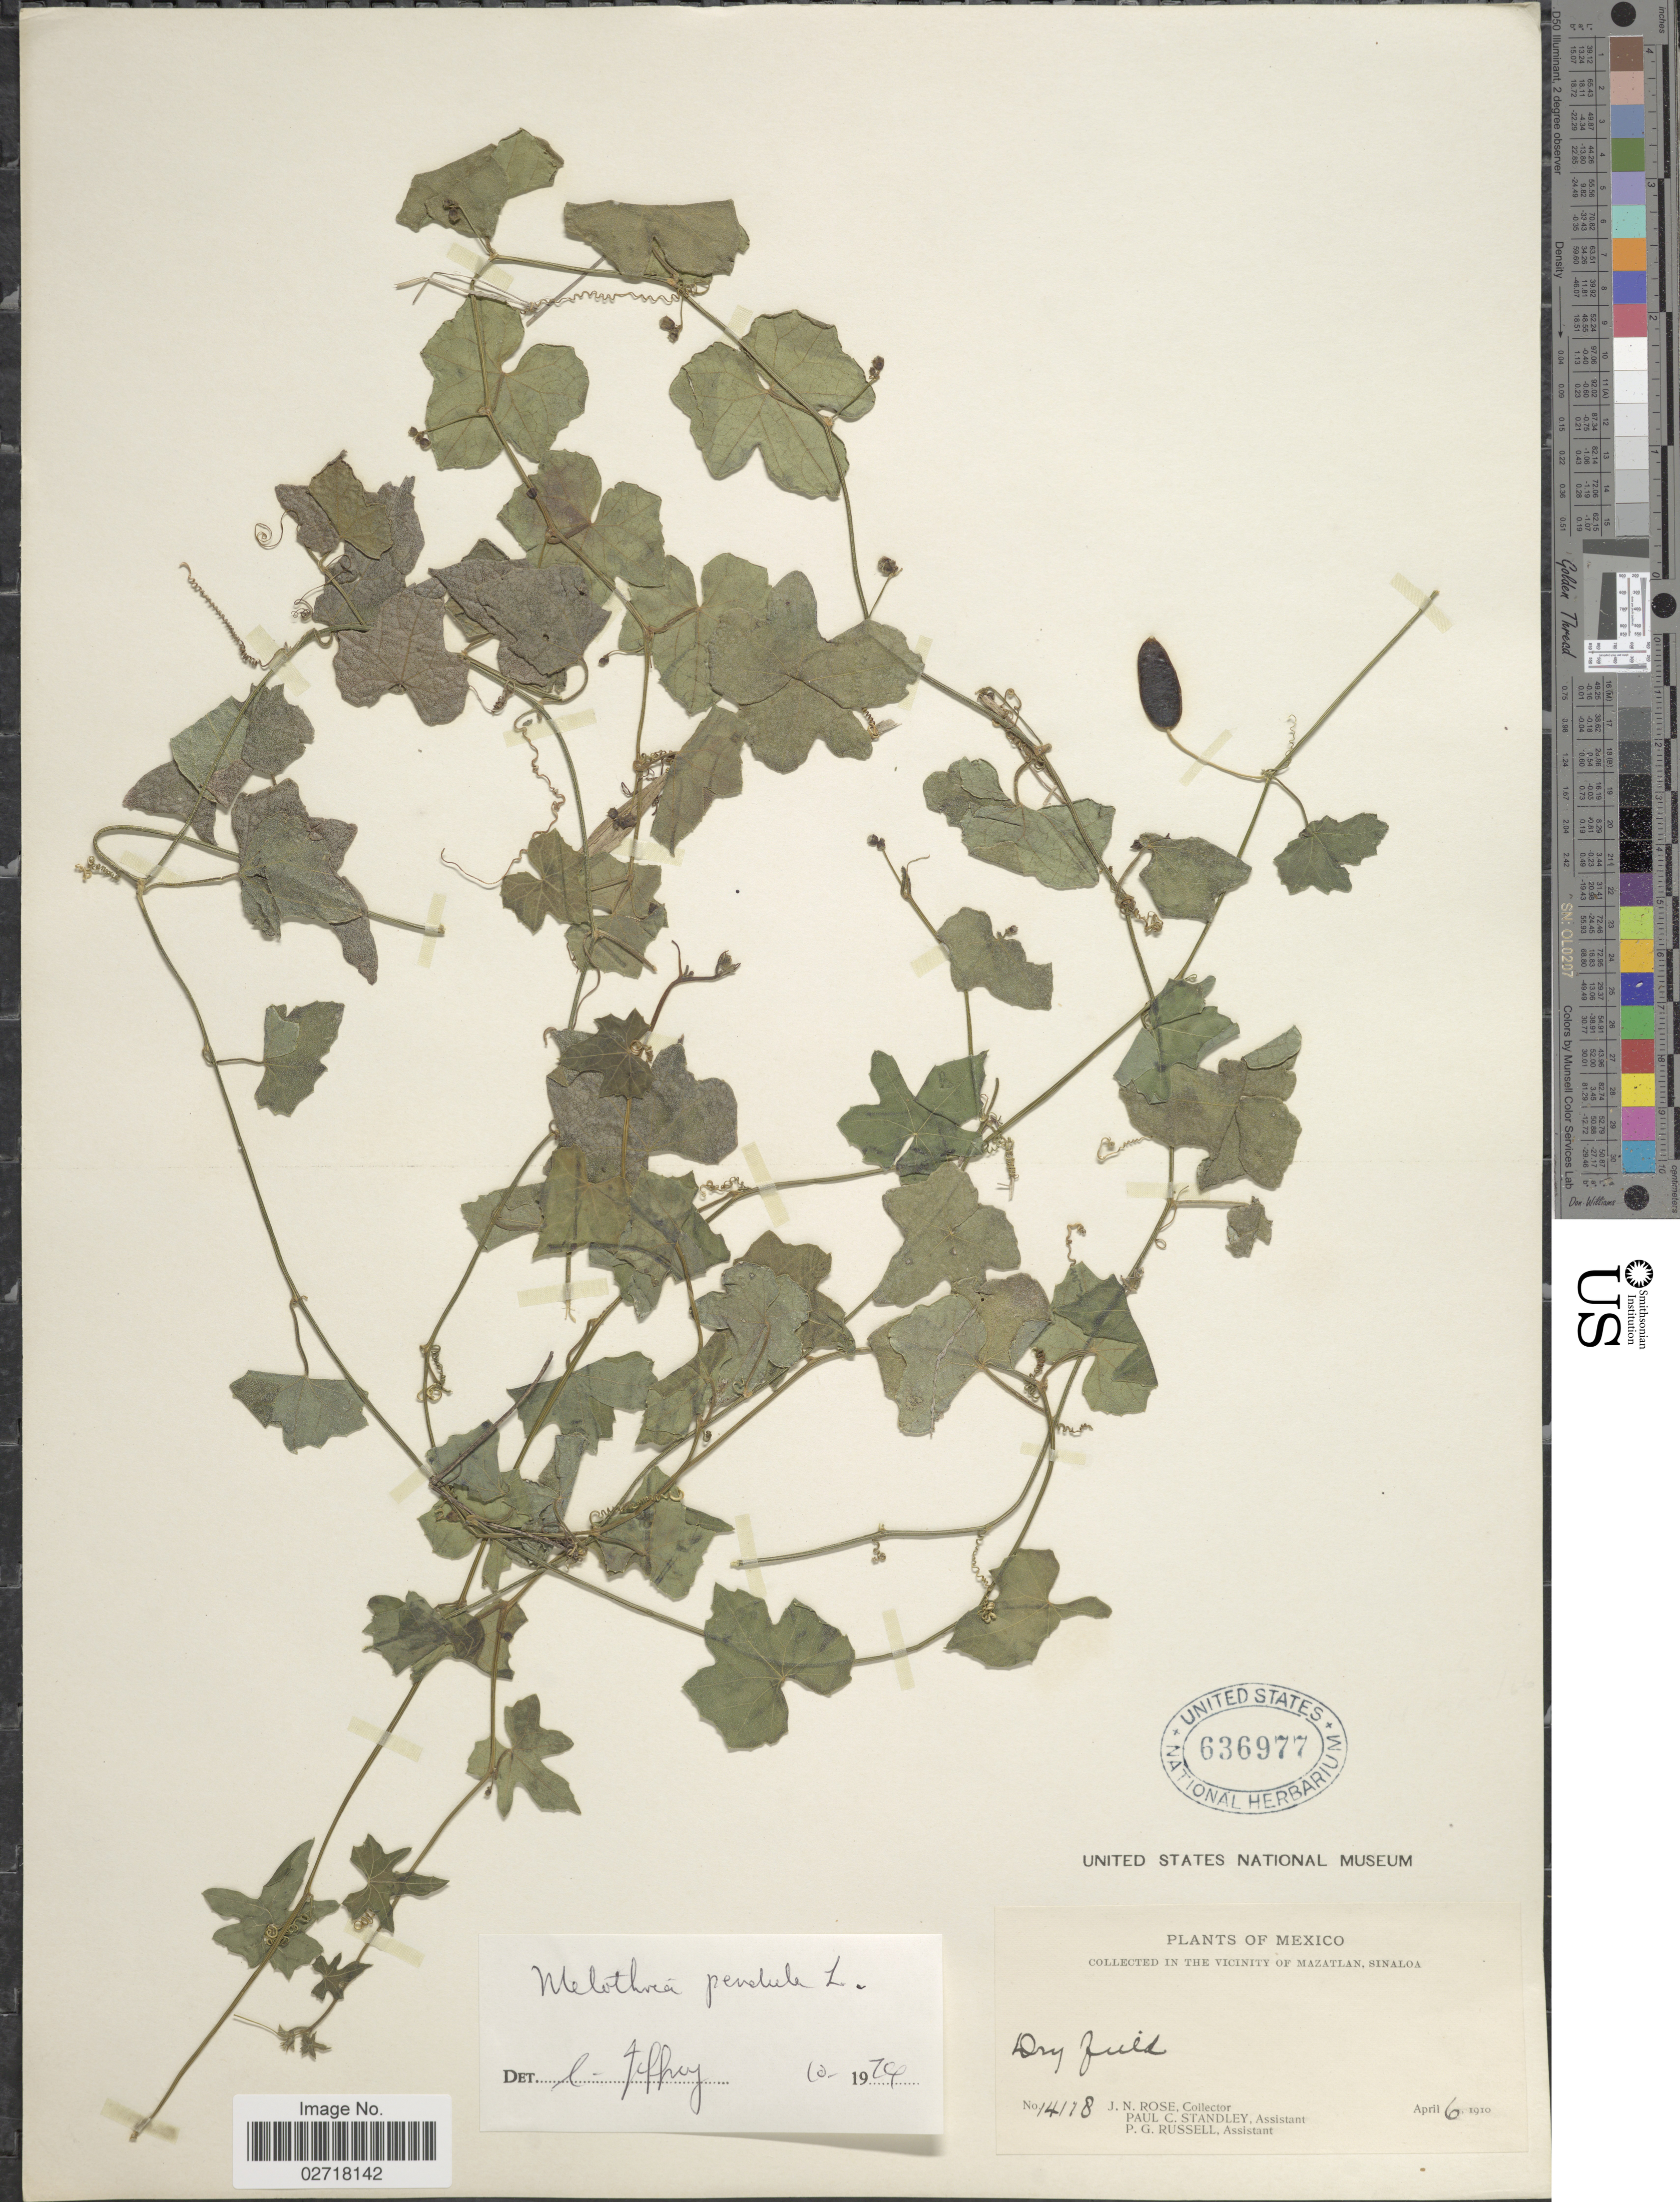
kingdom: Plantae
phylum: Tracheophyta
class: Magnoliopsida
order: Cucurbitales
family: Cucurbitaceae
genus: Melothria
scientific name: Melothria pendula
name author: L.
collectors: J. N. Rose, P. C. Standley & P. G. Russell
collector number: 14118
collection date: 1910-04-06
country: Mexico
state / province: Sinaloa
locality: In the vicinity of Mazatlan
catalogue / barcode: US 636977